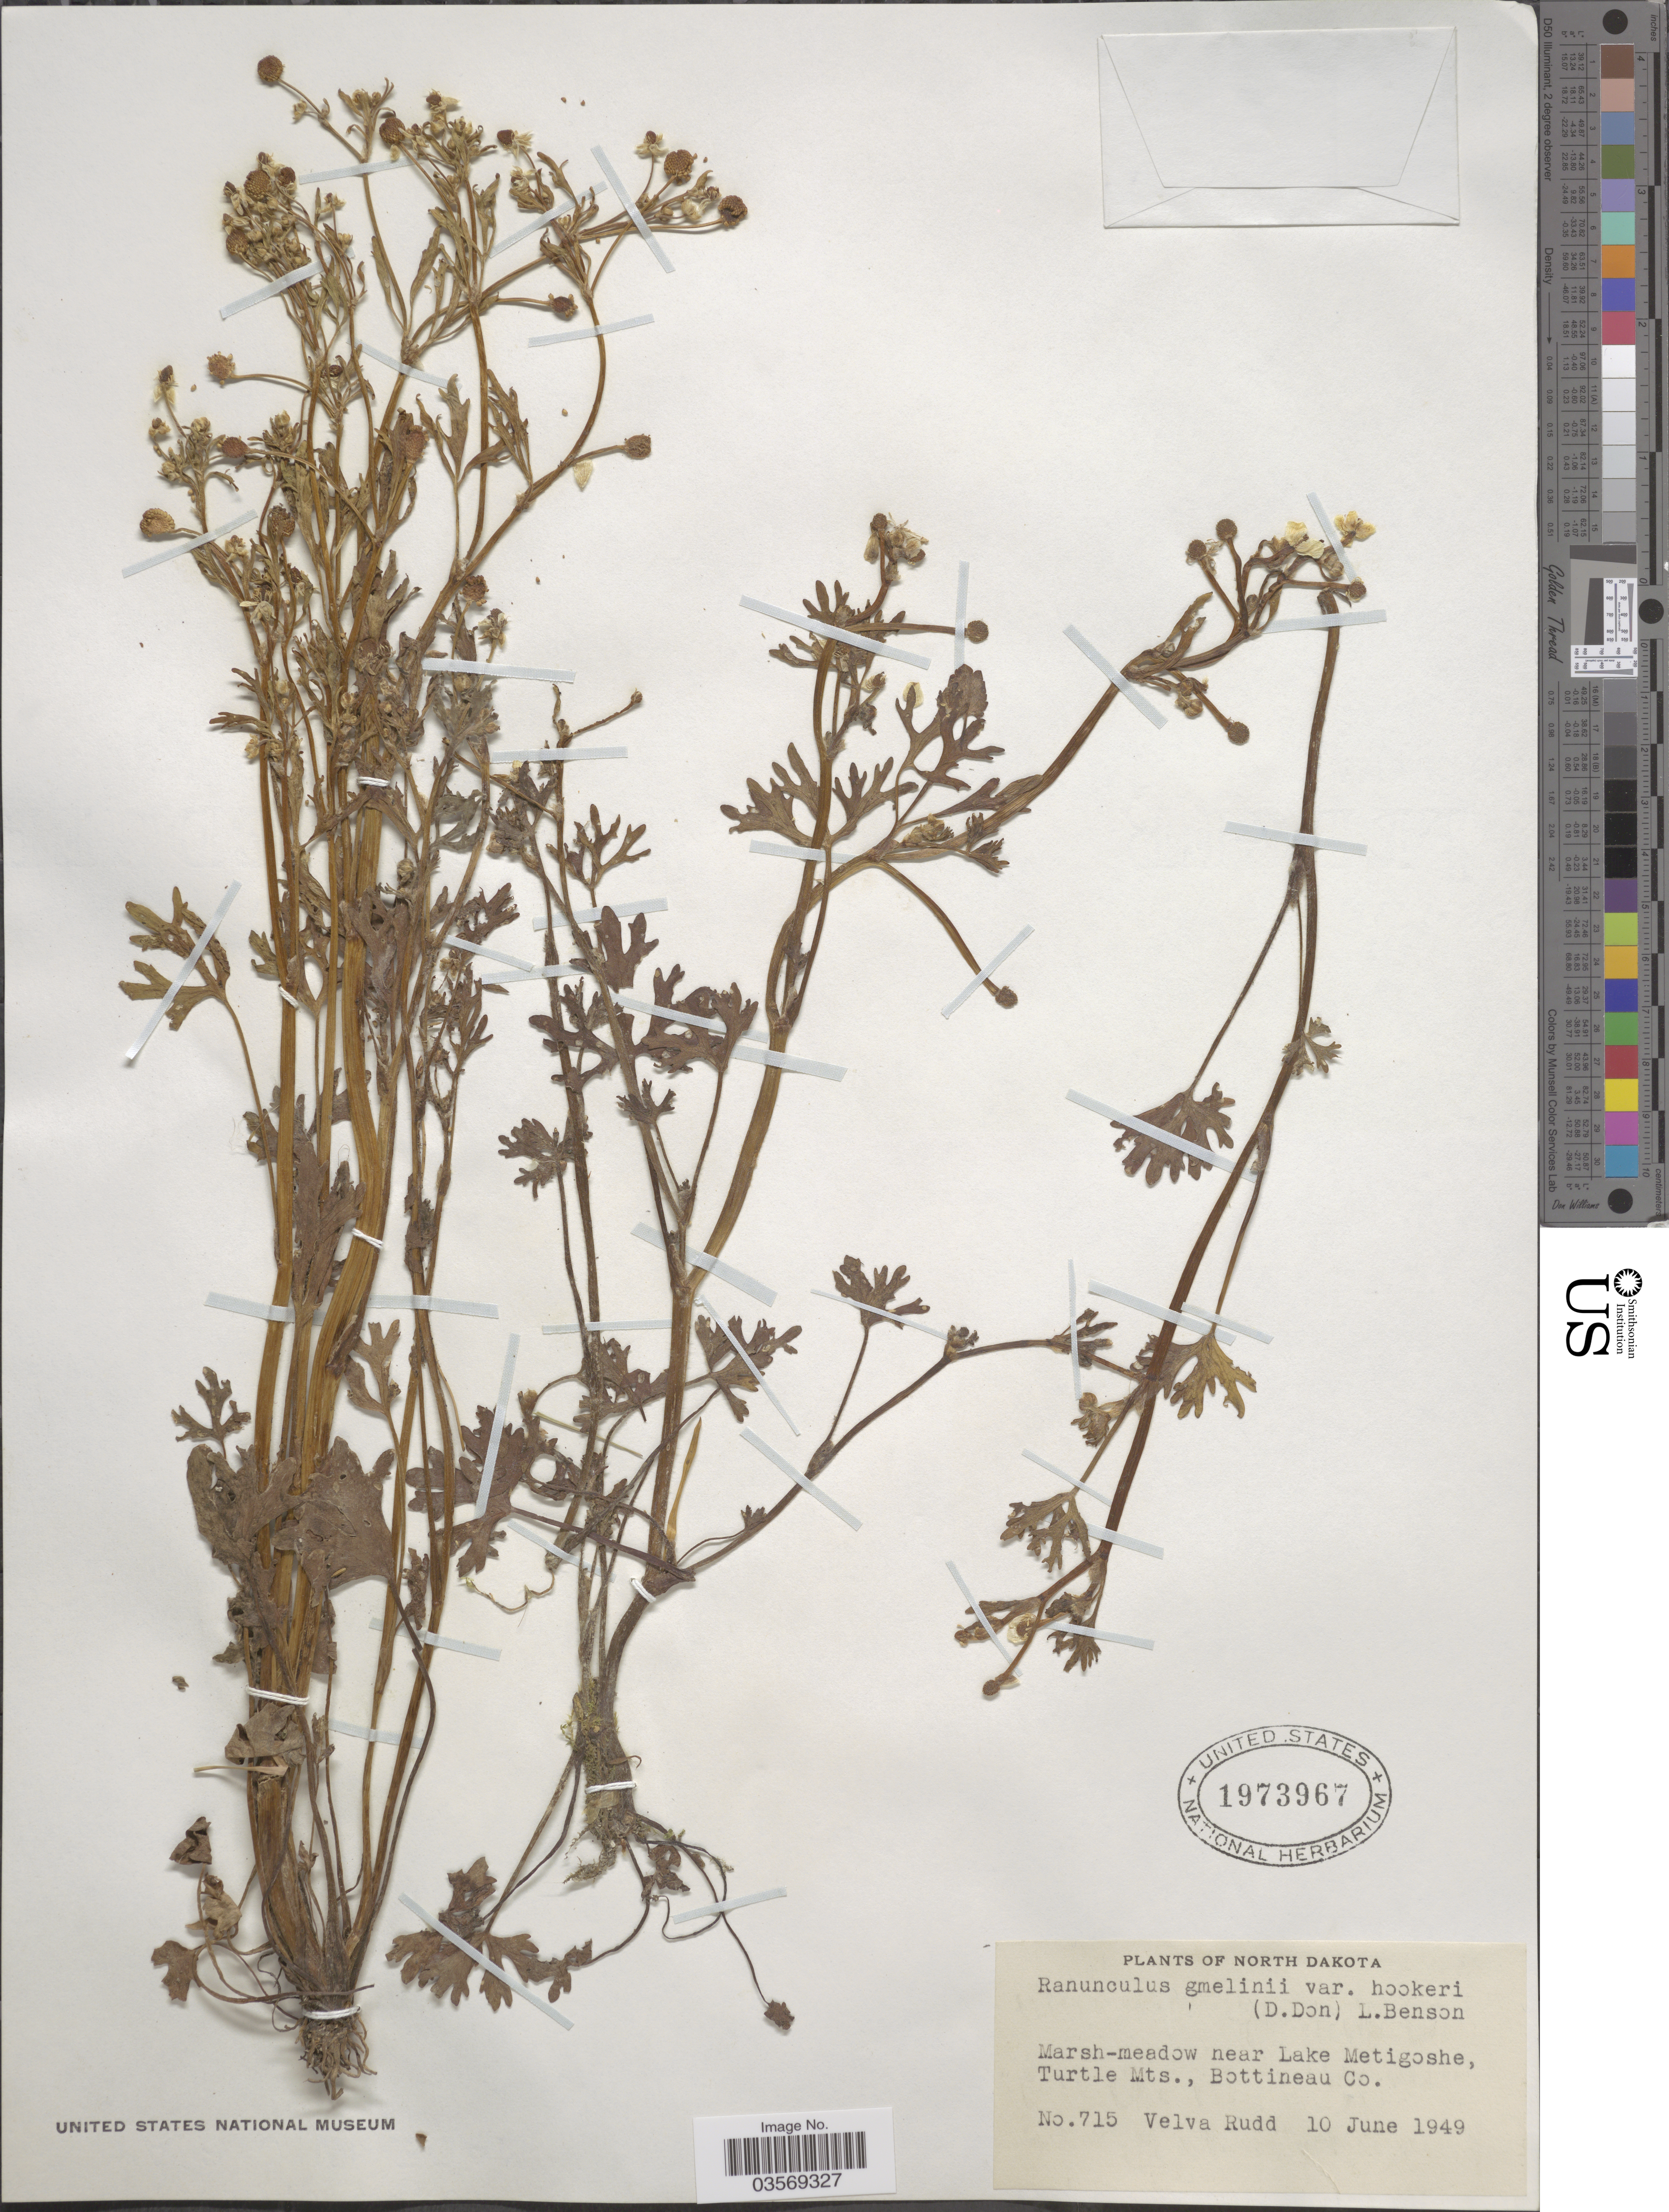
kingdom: Plantae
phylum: Tracheophyta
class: Magnoliopsida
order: Ranunculales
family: Ranunculaceae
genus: Ranunculus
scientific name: Ranunculus sceleratus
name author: L.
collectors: V. E. Rudd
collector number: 715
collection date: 1949-06-10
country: United States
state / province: North Dakota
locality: Marsh-meadow near Lake Metigoshe, Turtle Mts., Bottineau Co.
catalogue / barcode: US 1973967